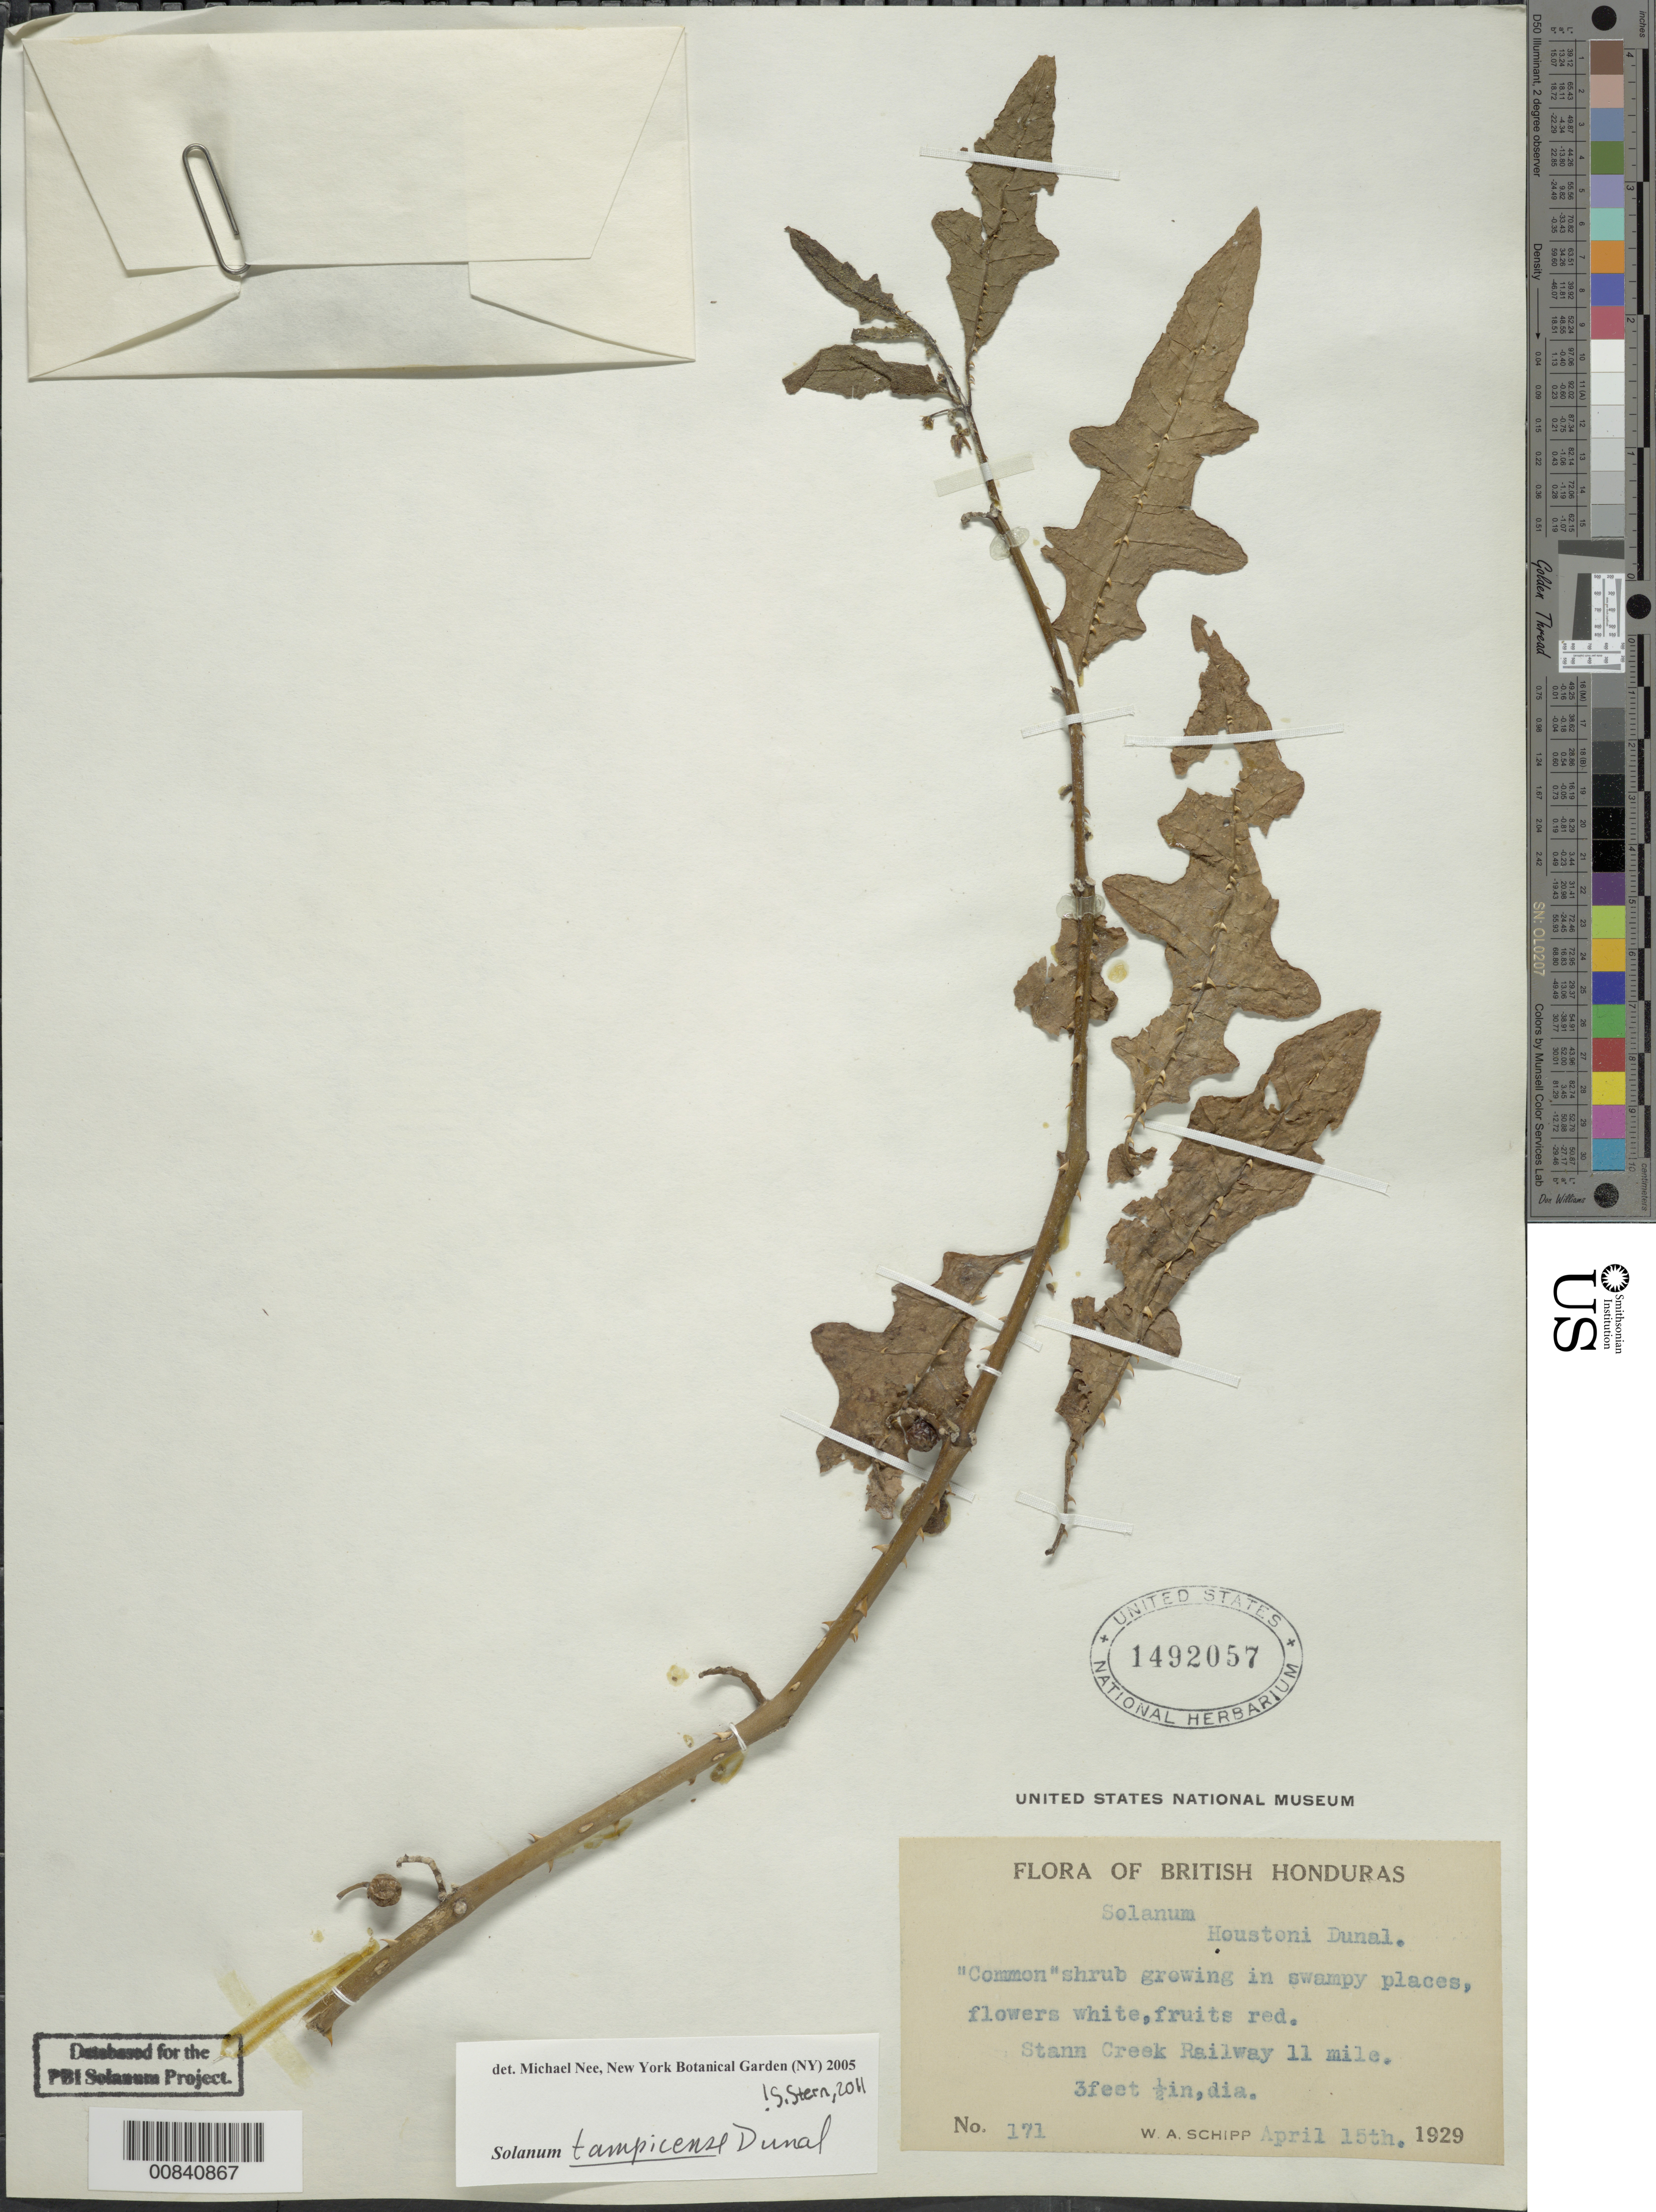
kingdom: Plantae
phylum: Tracheophyta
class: Magnoliopsida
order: Solanales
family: Solanaceae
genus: Solanum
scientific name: Solanum tampicense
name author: Dunal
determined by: Nee, Michael H.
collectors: W. Schipp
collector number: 171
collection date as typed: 15 Apr 1929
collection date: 1929-04-15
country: Belize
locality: Stann Creek Railway 11 mile.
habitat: Growing in swampy places.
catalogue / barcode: US 1492057